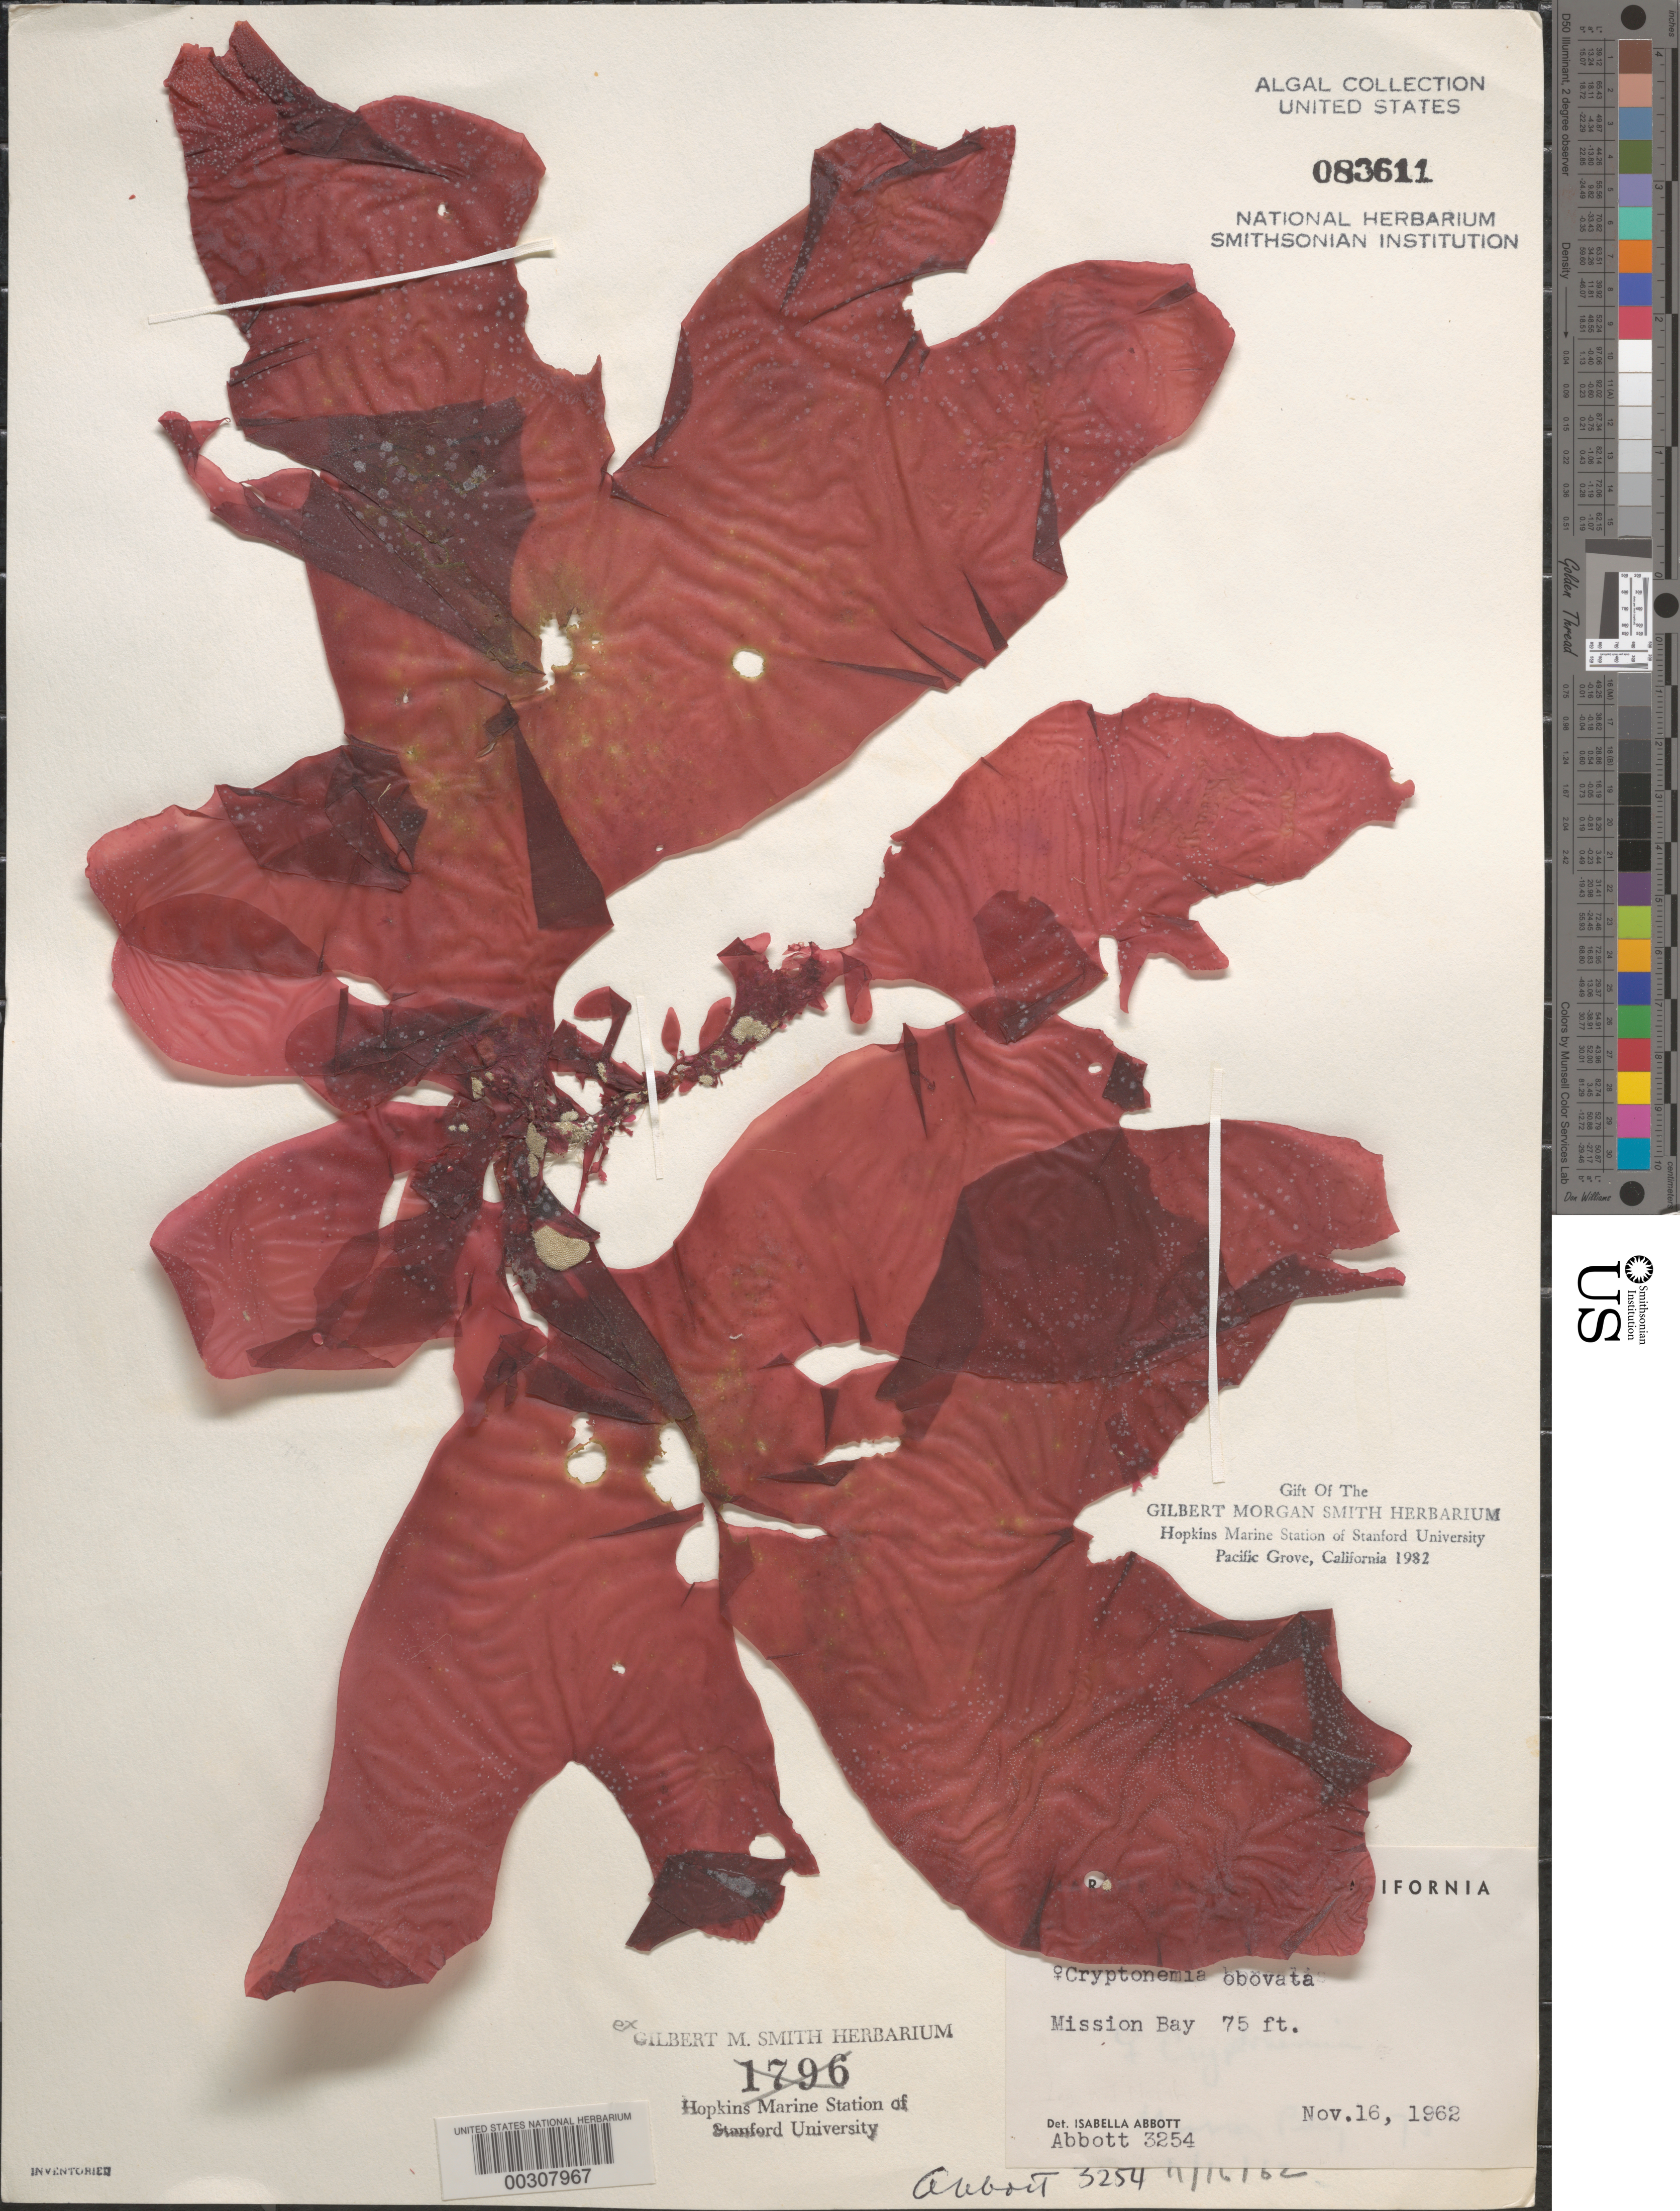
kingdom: Plantae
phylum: Rhodophyta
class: Florideophyceae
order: Halymeniales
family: Halymeniaceae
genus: Cryptonemia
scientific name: Cryptonemia obovata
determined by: Abbott, Isabella A.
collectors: W. North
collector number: IAA 3254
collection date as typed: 16 Nov 1962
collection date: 1962-11-16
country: United States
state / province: California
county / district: San Diego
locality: Mission Bay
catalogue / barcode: US 83611